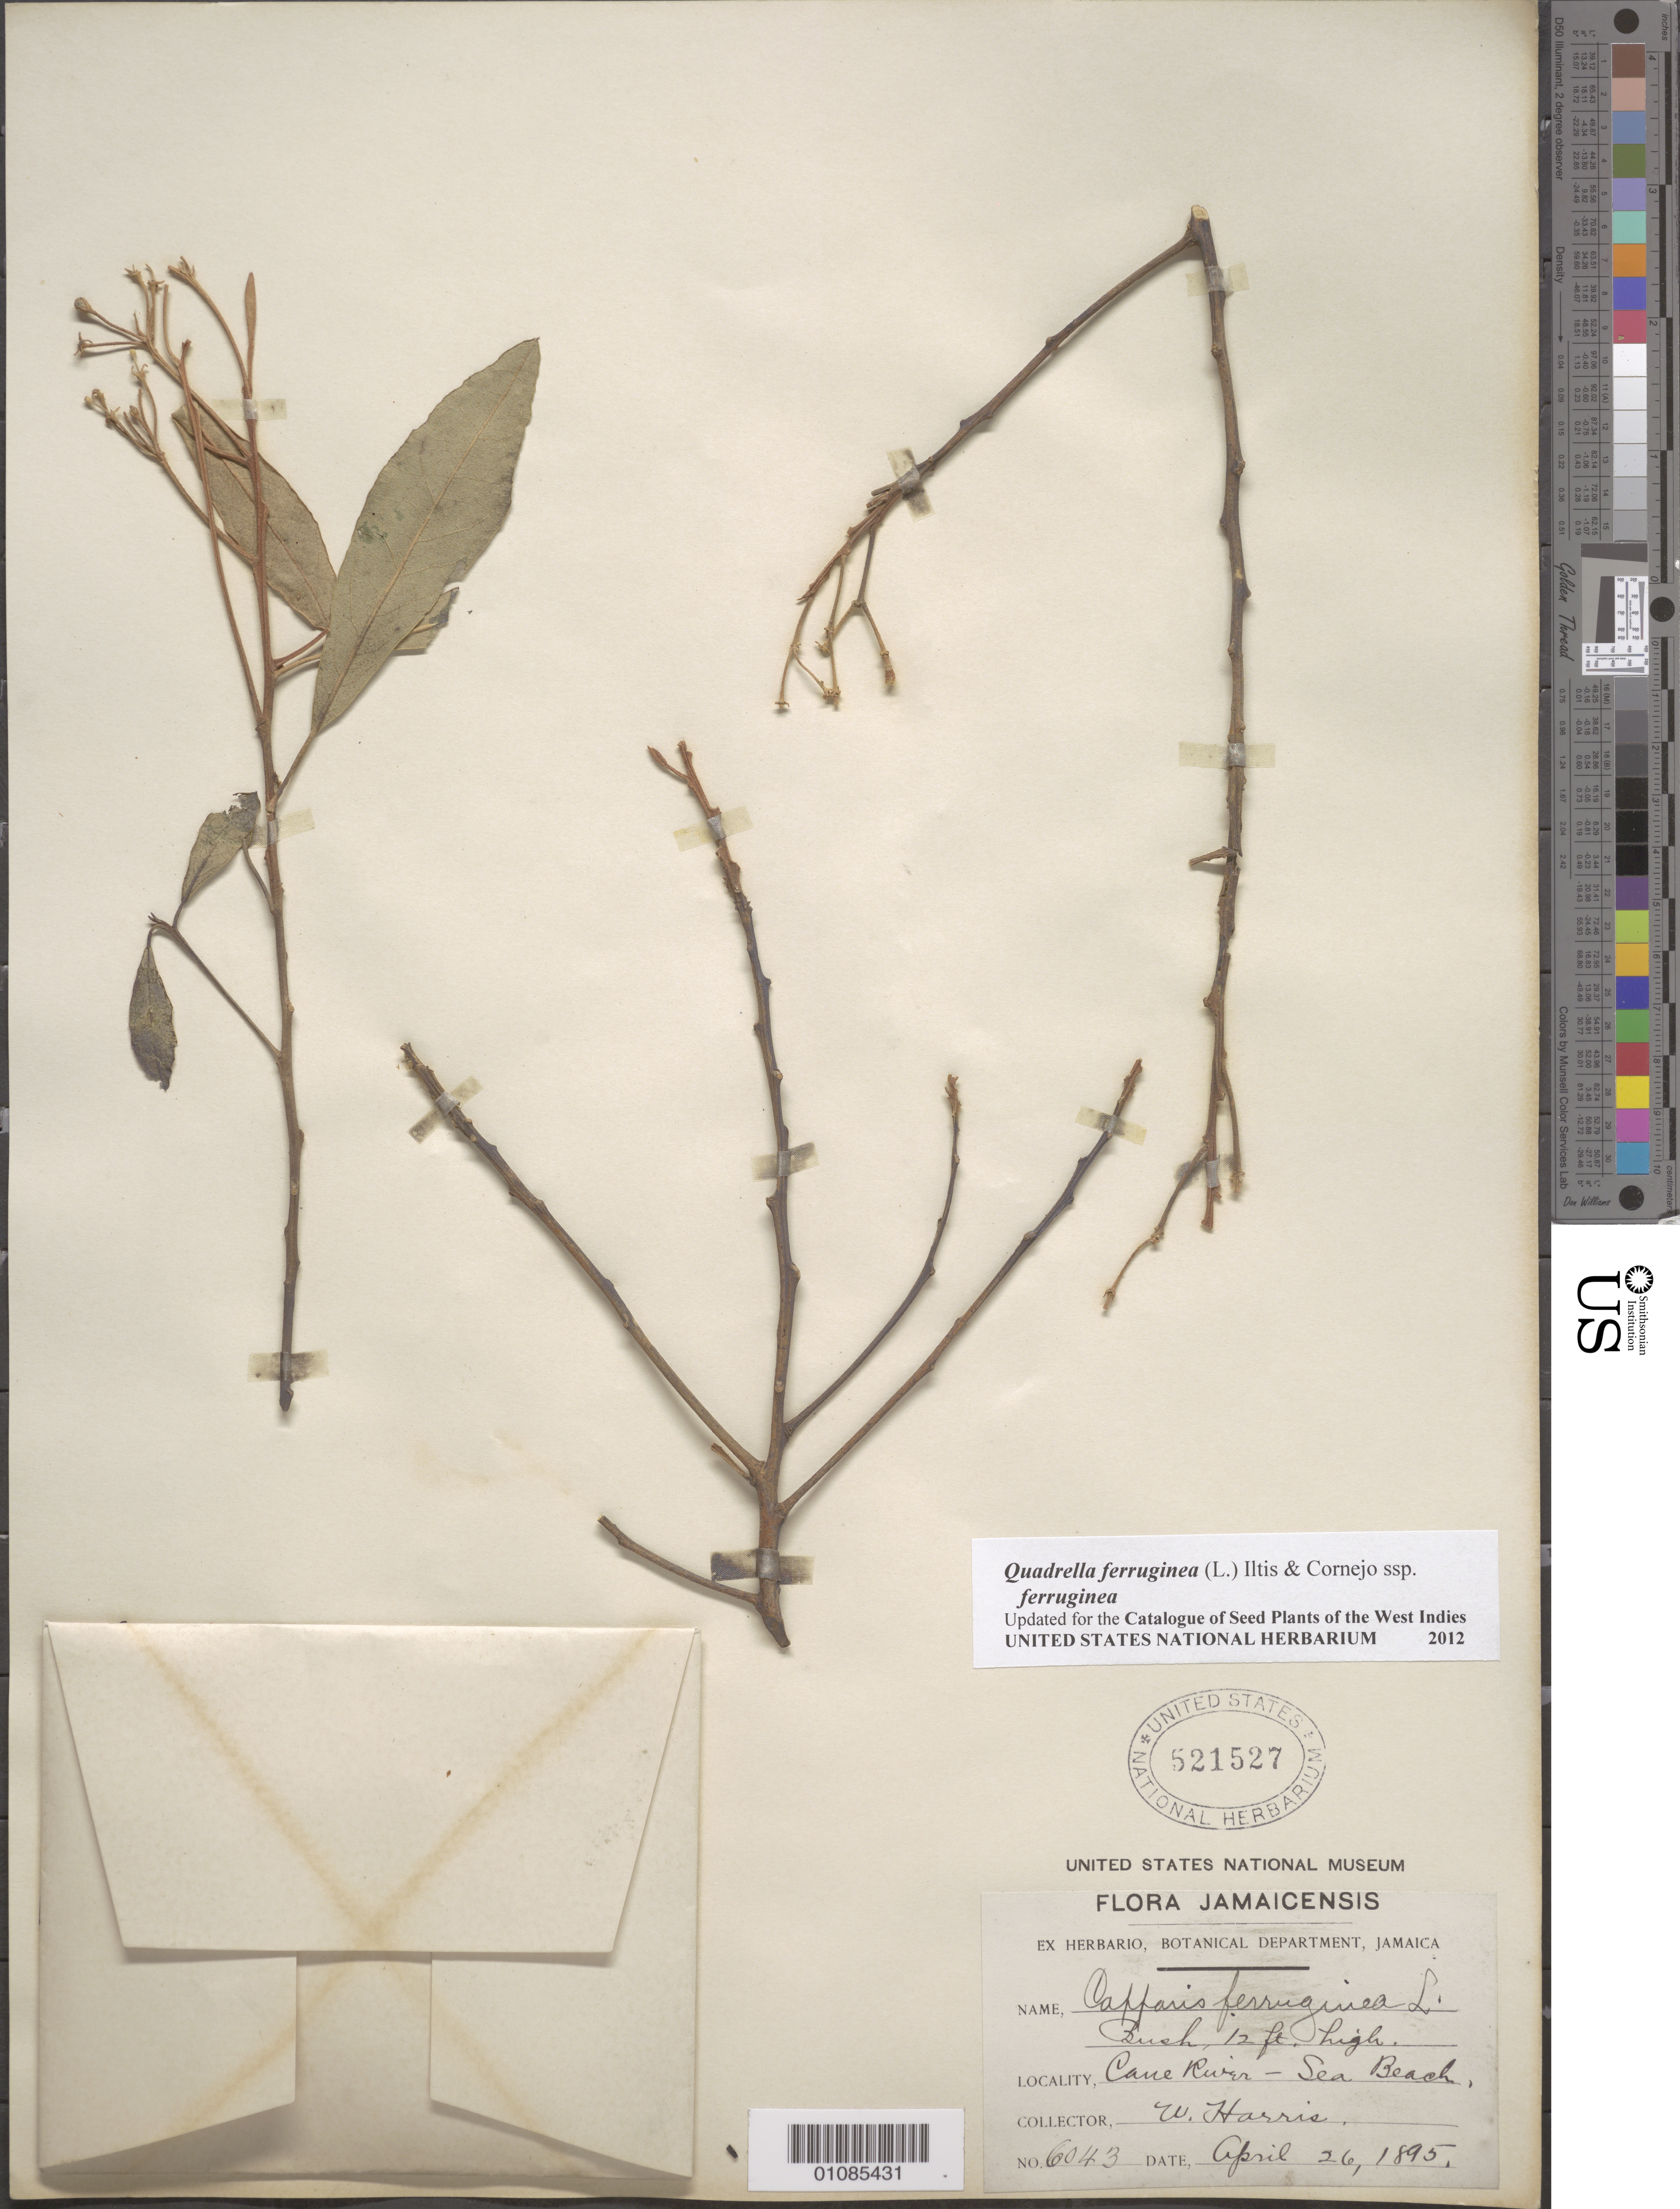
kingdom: Plantae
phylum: Tracheophyta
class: Magnoliopsida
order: Brassicales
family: Capparaceae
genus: Quadrella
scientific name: Quadrella ferruginea subsp. ferruginea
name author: (L.) Cornejo & Iltis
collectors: W. Harris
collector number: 6043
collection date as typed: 26 Apr 1895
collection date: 1895-04-26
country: Jamaica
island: Jamaica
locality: Cane River- sea beach.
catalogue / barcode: US 521527